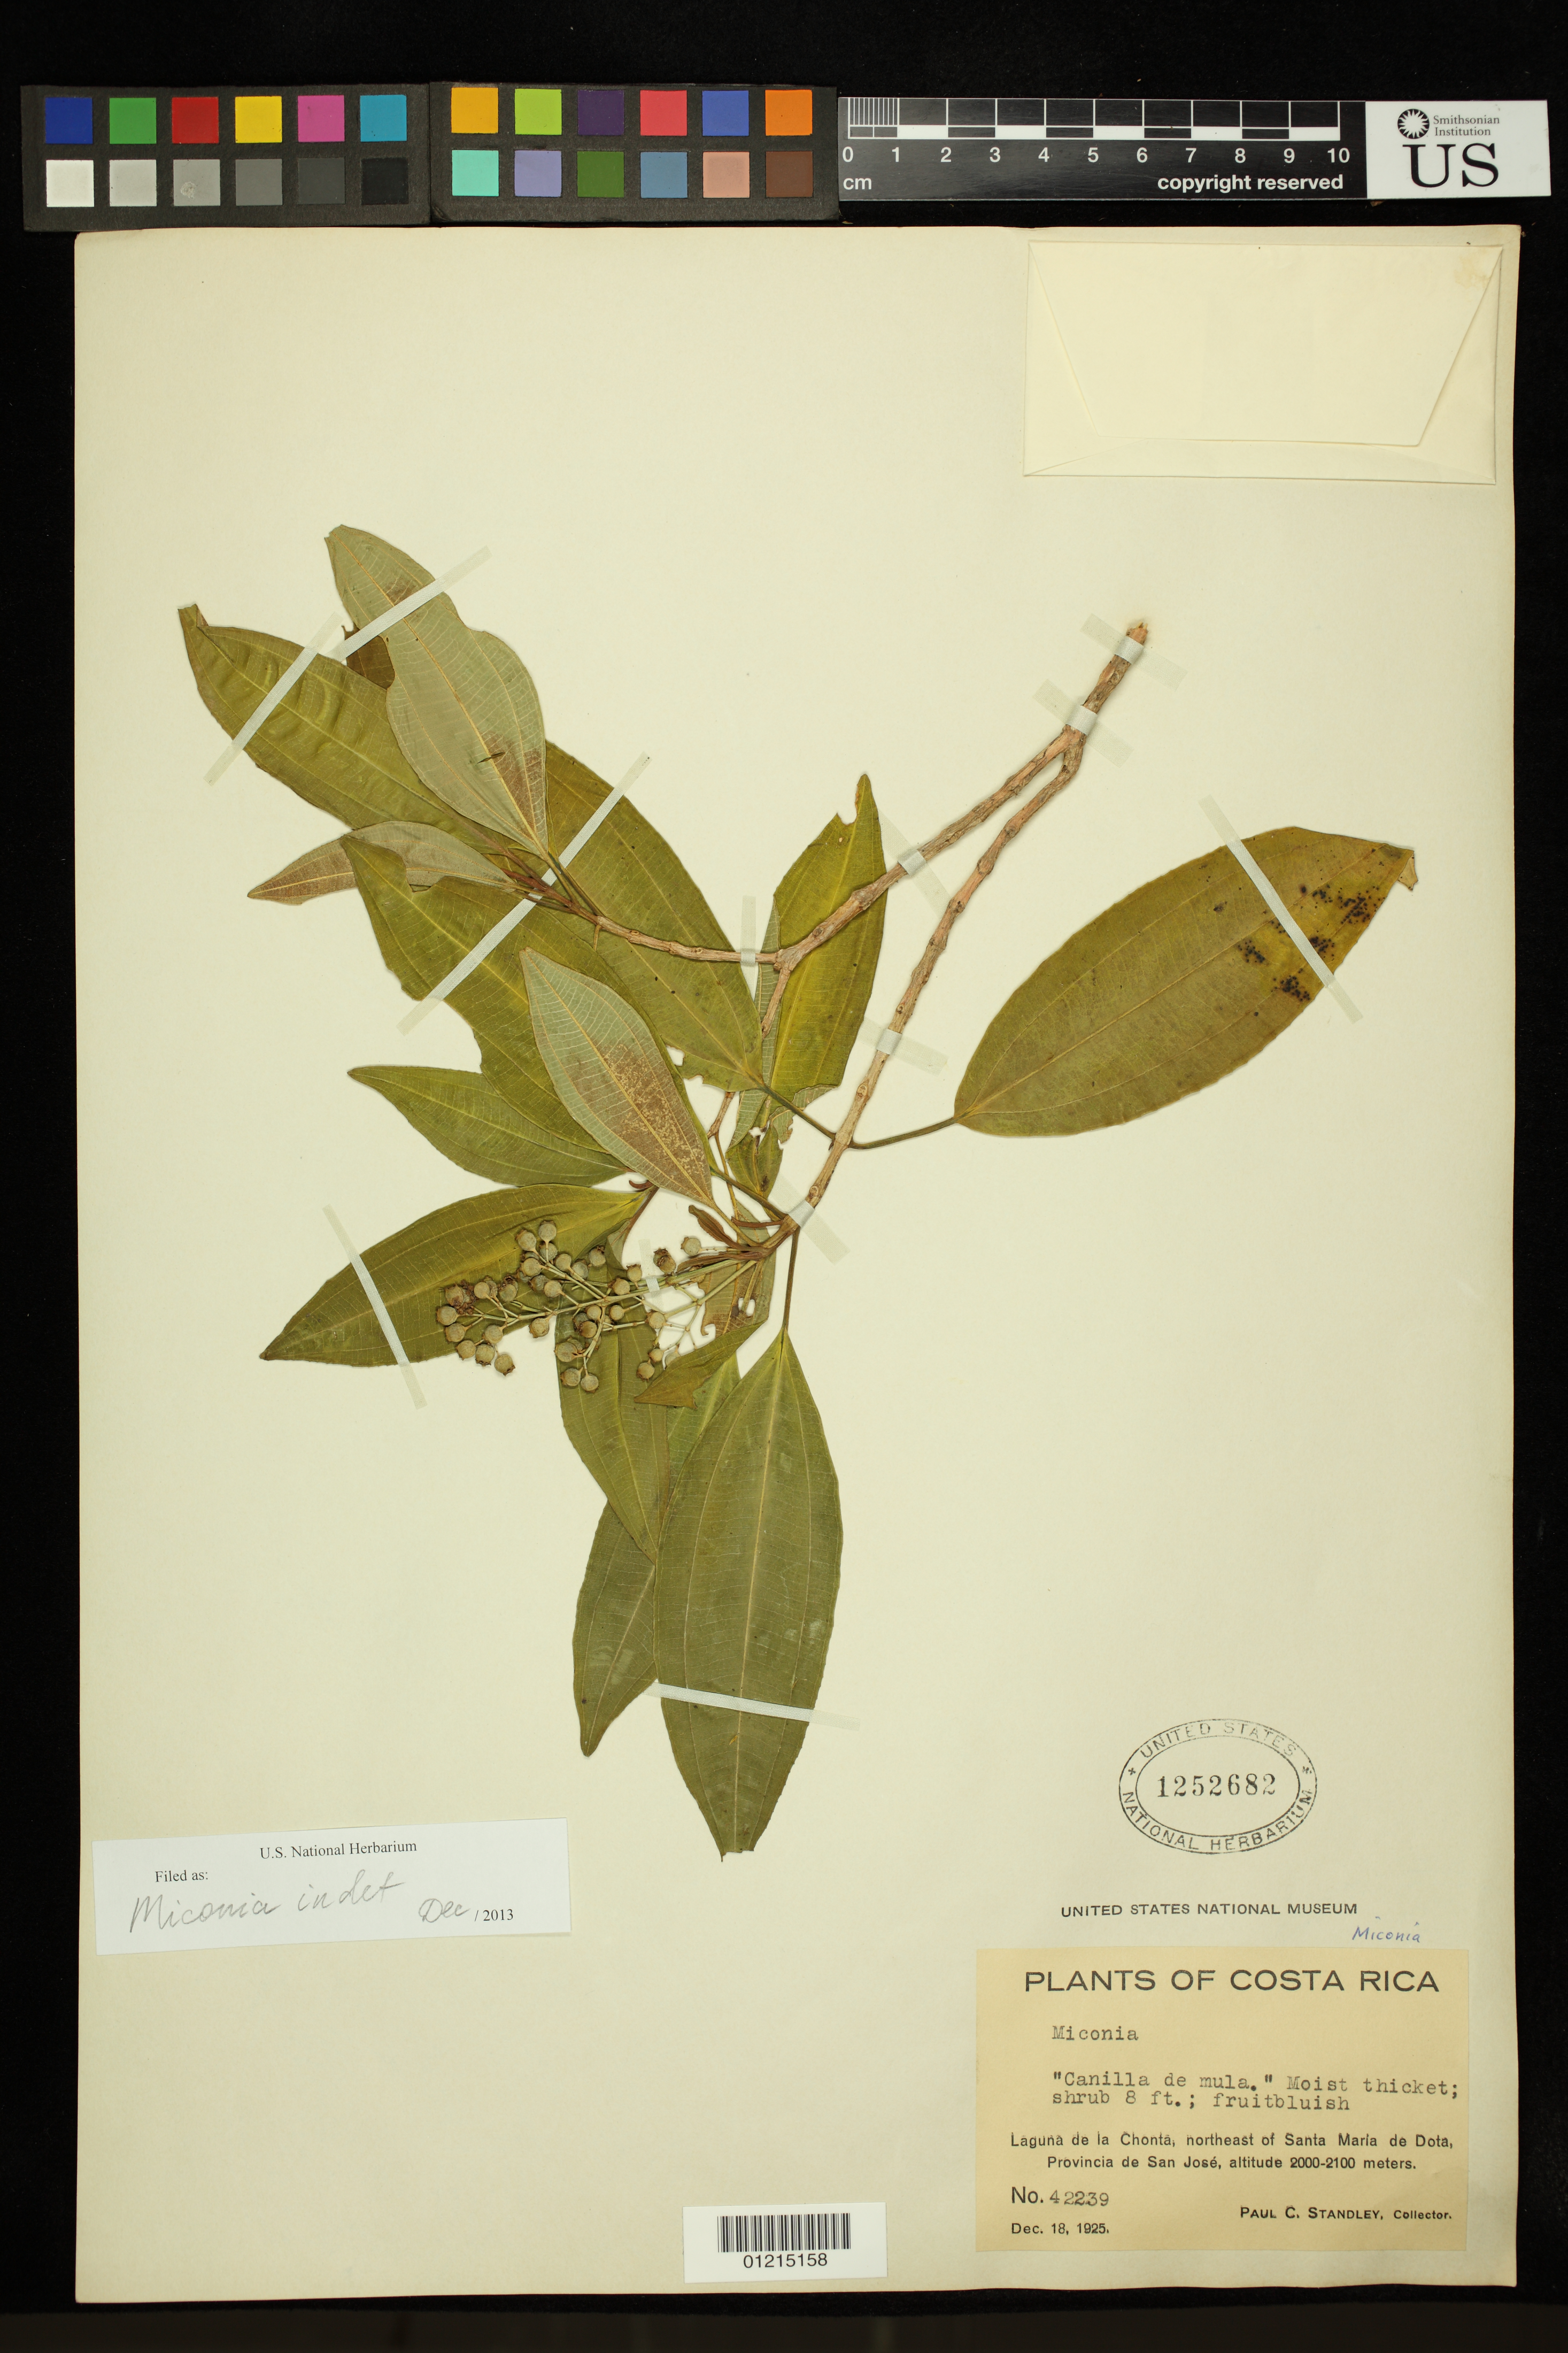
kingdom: Plantae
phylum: Tracheophyta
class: Magnoliopsida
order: Myrtales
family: Melastomataceae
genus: Miconia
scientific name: Miconia sp.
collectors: P. C. Standley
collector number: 42239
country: Costa Rica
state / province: San José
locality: Laguna de la Chonta, NE of Santa Maria de Dota.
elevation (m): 2000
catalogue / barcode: US 1252682